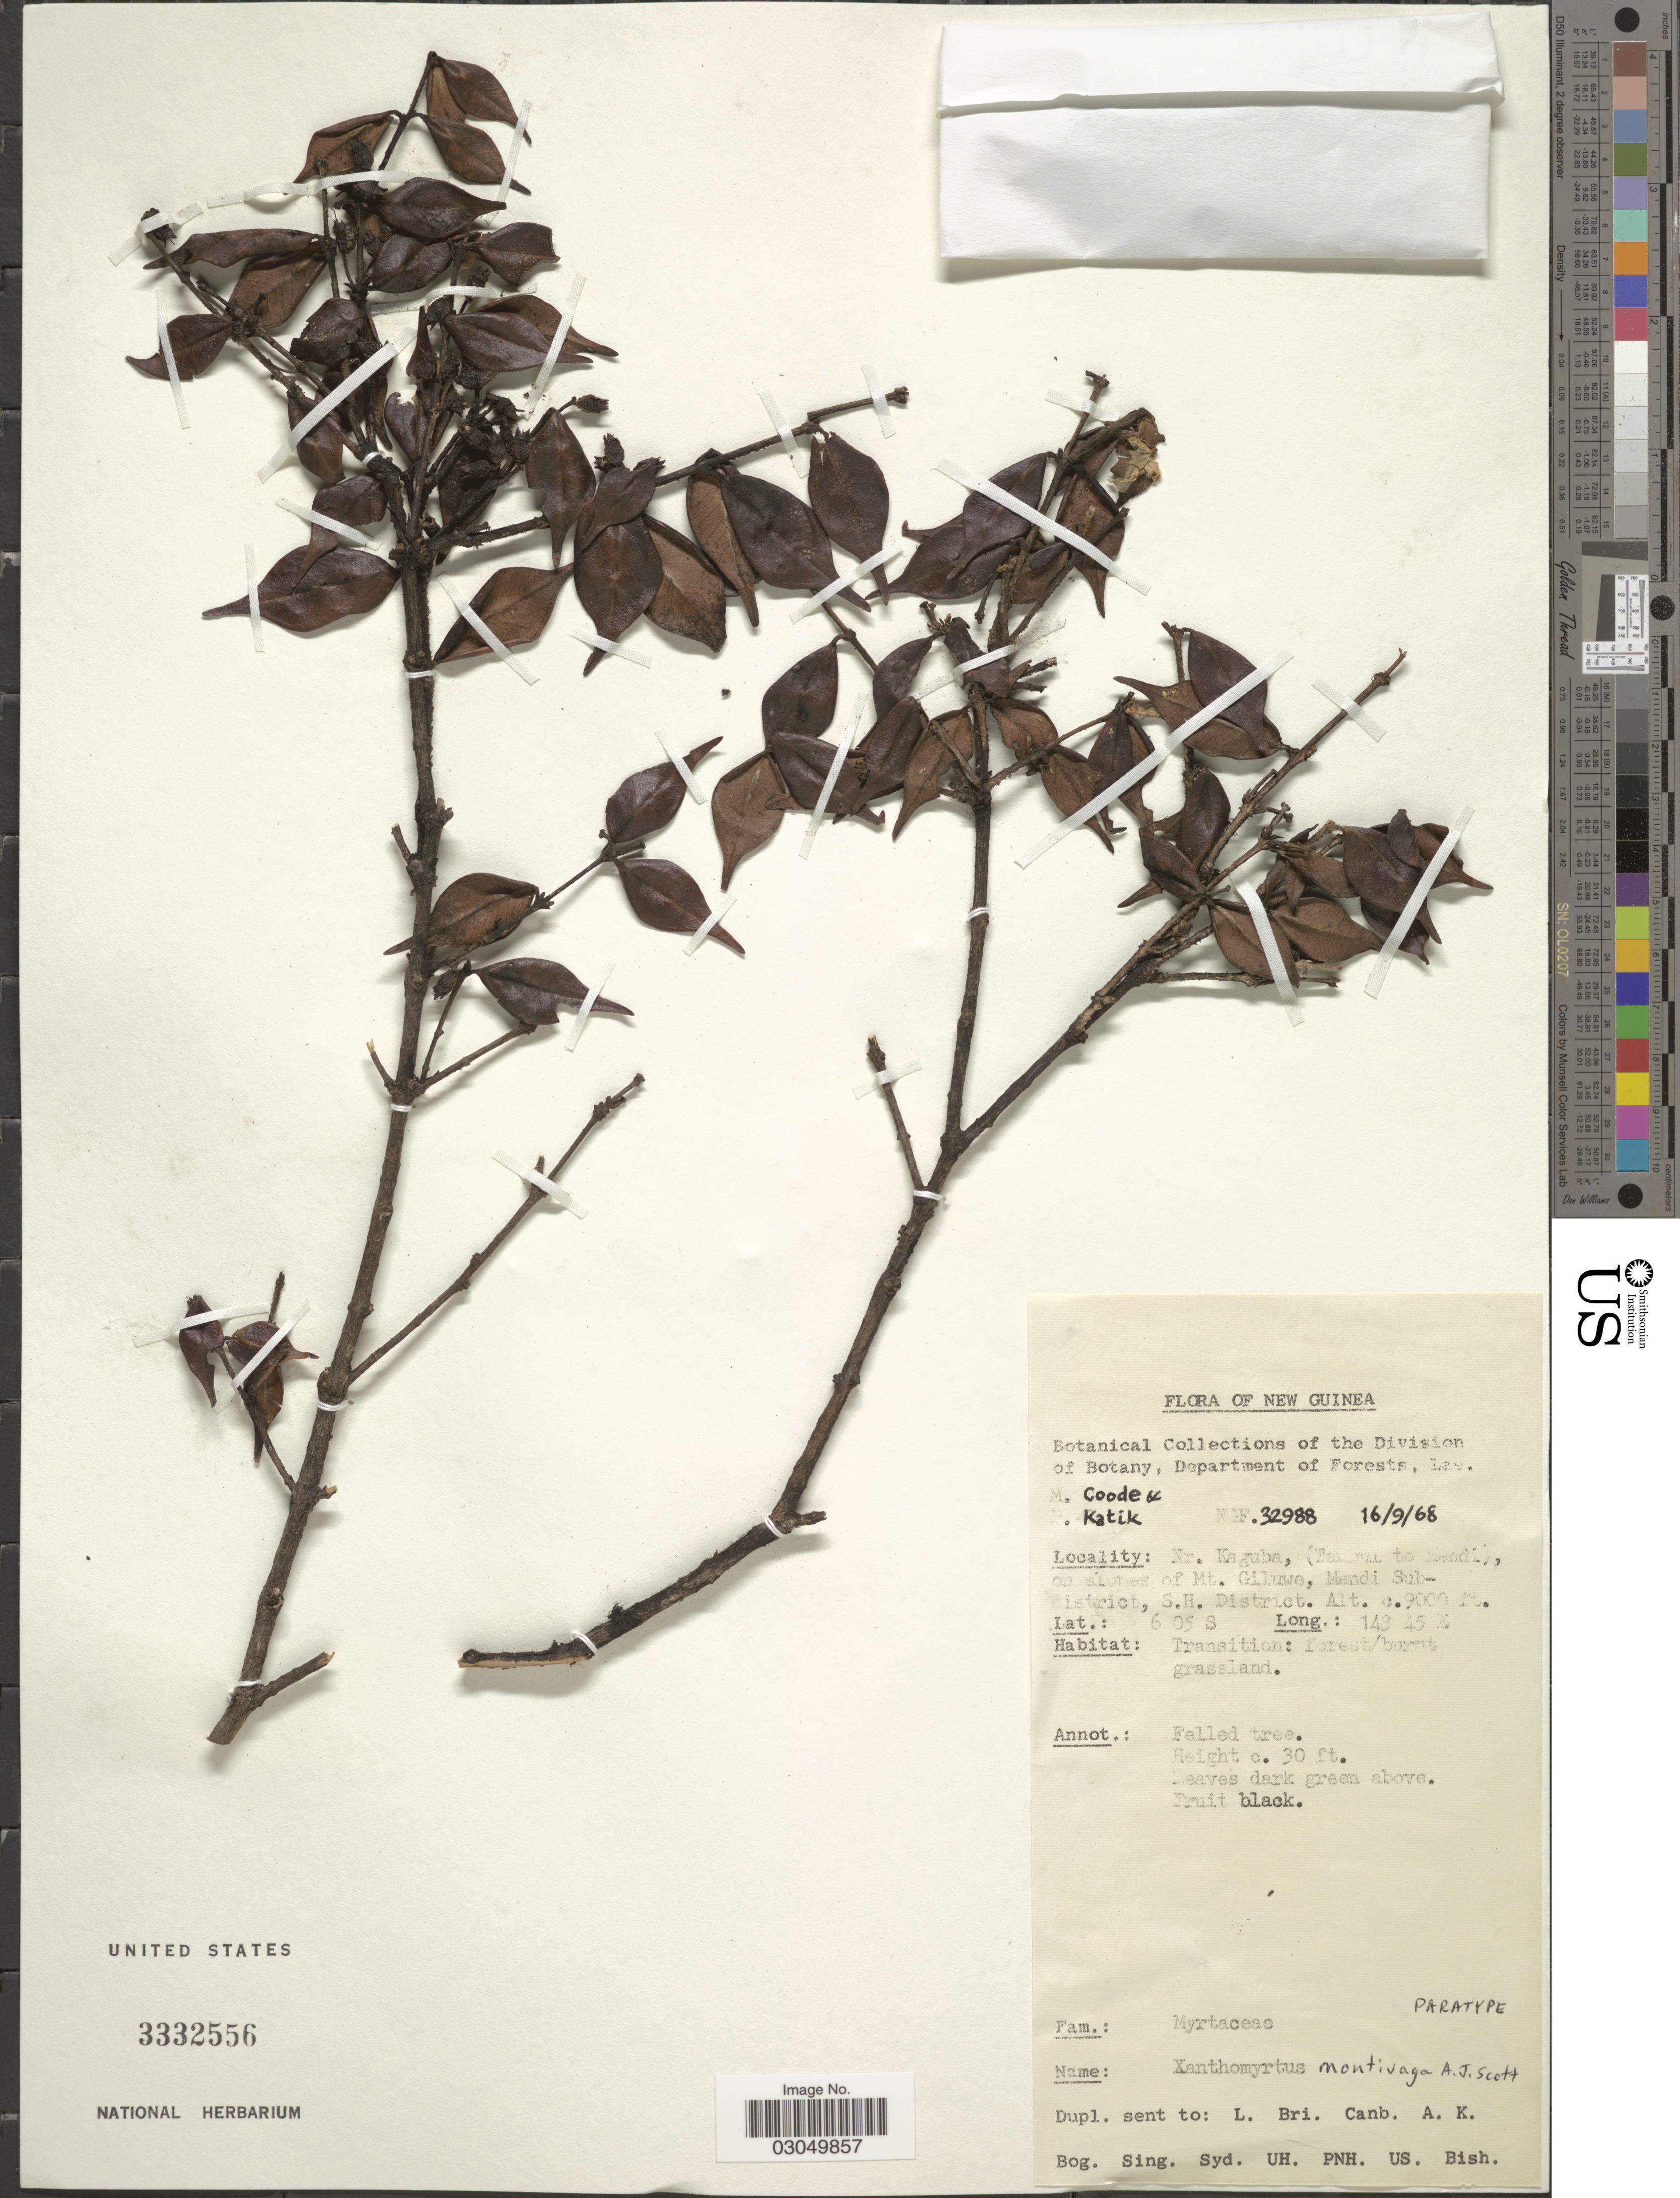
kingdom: Plantae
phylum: Tracheophyta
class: Magnoliopsida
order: Myrtales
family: Myrtaceae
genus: Xanthomyrtus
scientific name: Xanthomyrtus montivaga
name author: A.J. Scott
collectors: M. Coode & P. Katik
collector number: NGF32988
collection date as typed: Transcribed d/m/y: 16/9/68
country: Papua New Guinea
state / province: Southern Highlands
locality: New Guinea. Nr. Kaguba, (T[illegible text] to [illegible text]di), on slopes of Mt. Giluwe, Mendi Subdistrict, S.H. District.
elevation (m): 2743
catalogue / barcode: US 3332556